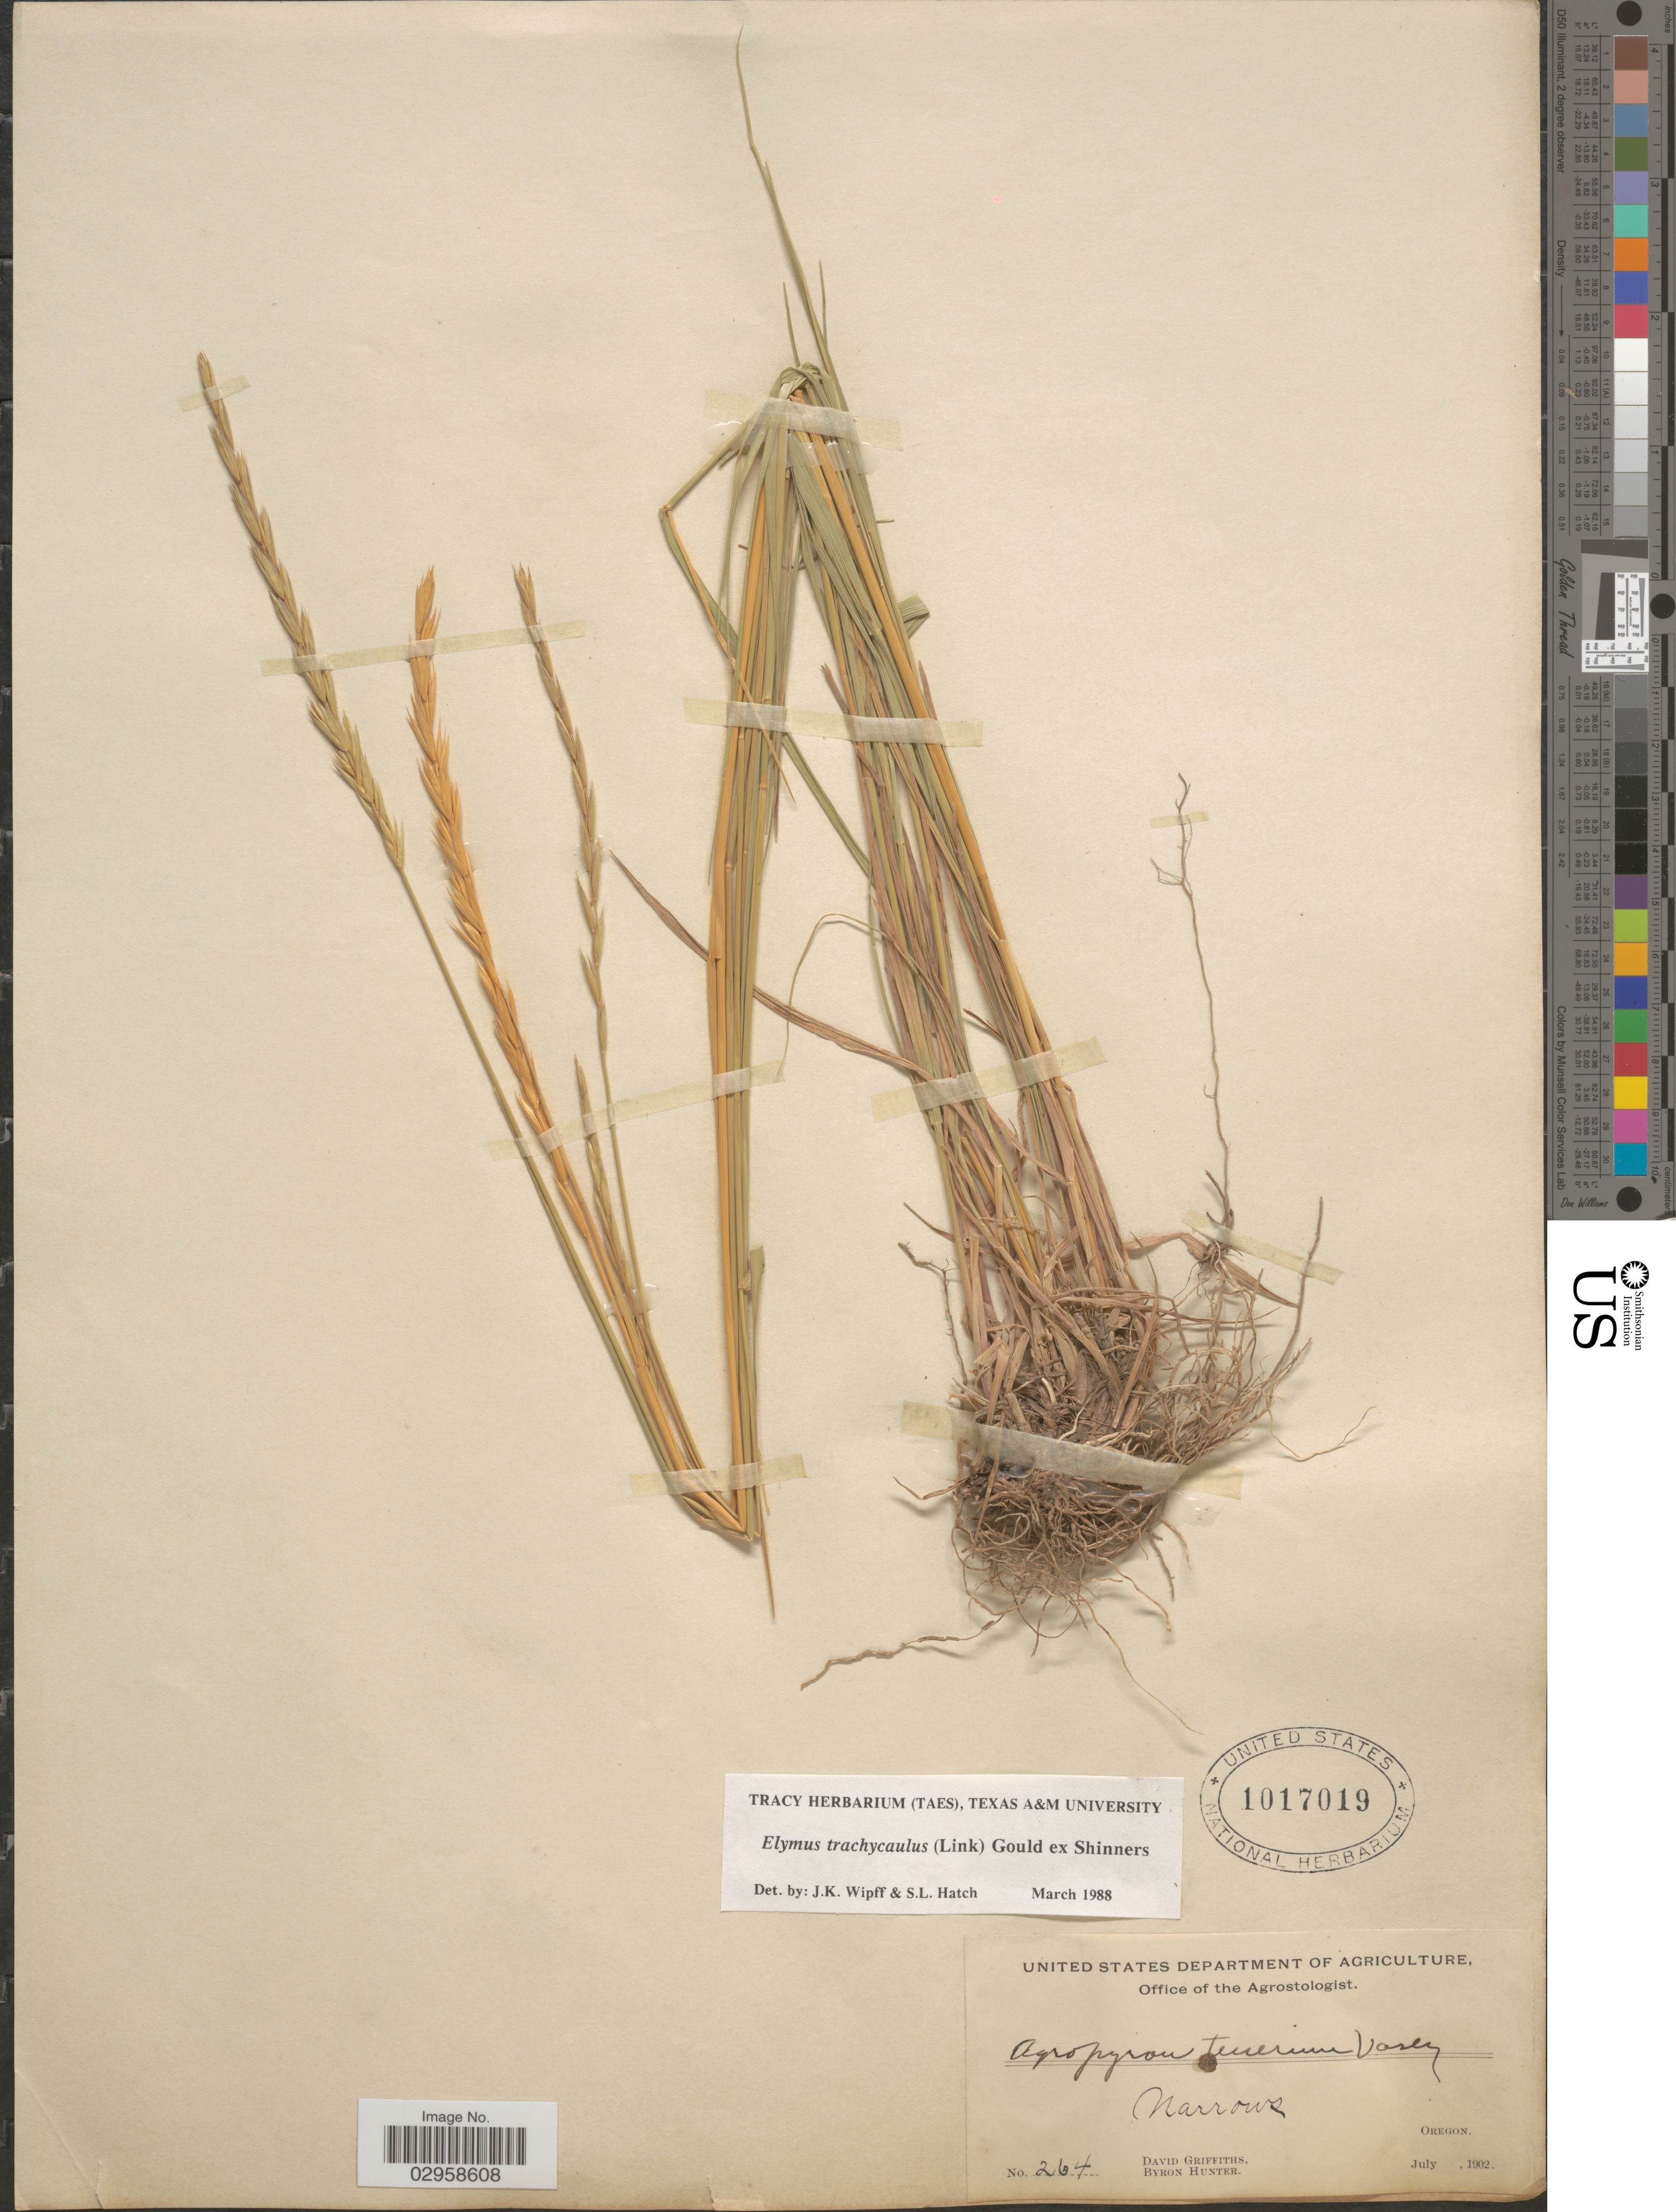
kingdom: Plantae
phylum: Tracheophyta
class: Liliopsida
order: Poales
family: Poaceae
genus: Elymus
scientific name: Elymus trachycaulus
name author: (Link) Gould ex Shinners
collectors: D. Griffiths & B. Hunter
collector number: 264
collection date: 1902-07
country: United States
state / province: Oregon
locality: Narrows.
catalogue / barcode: US 1017019